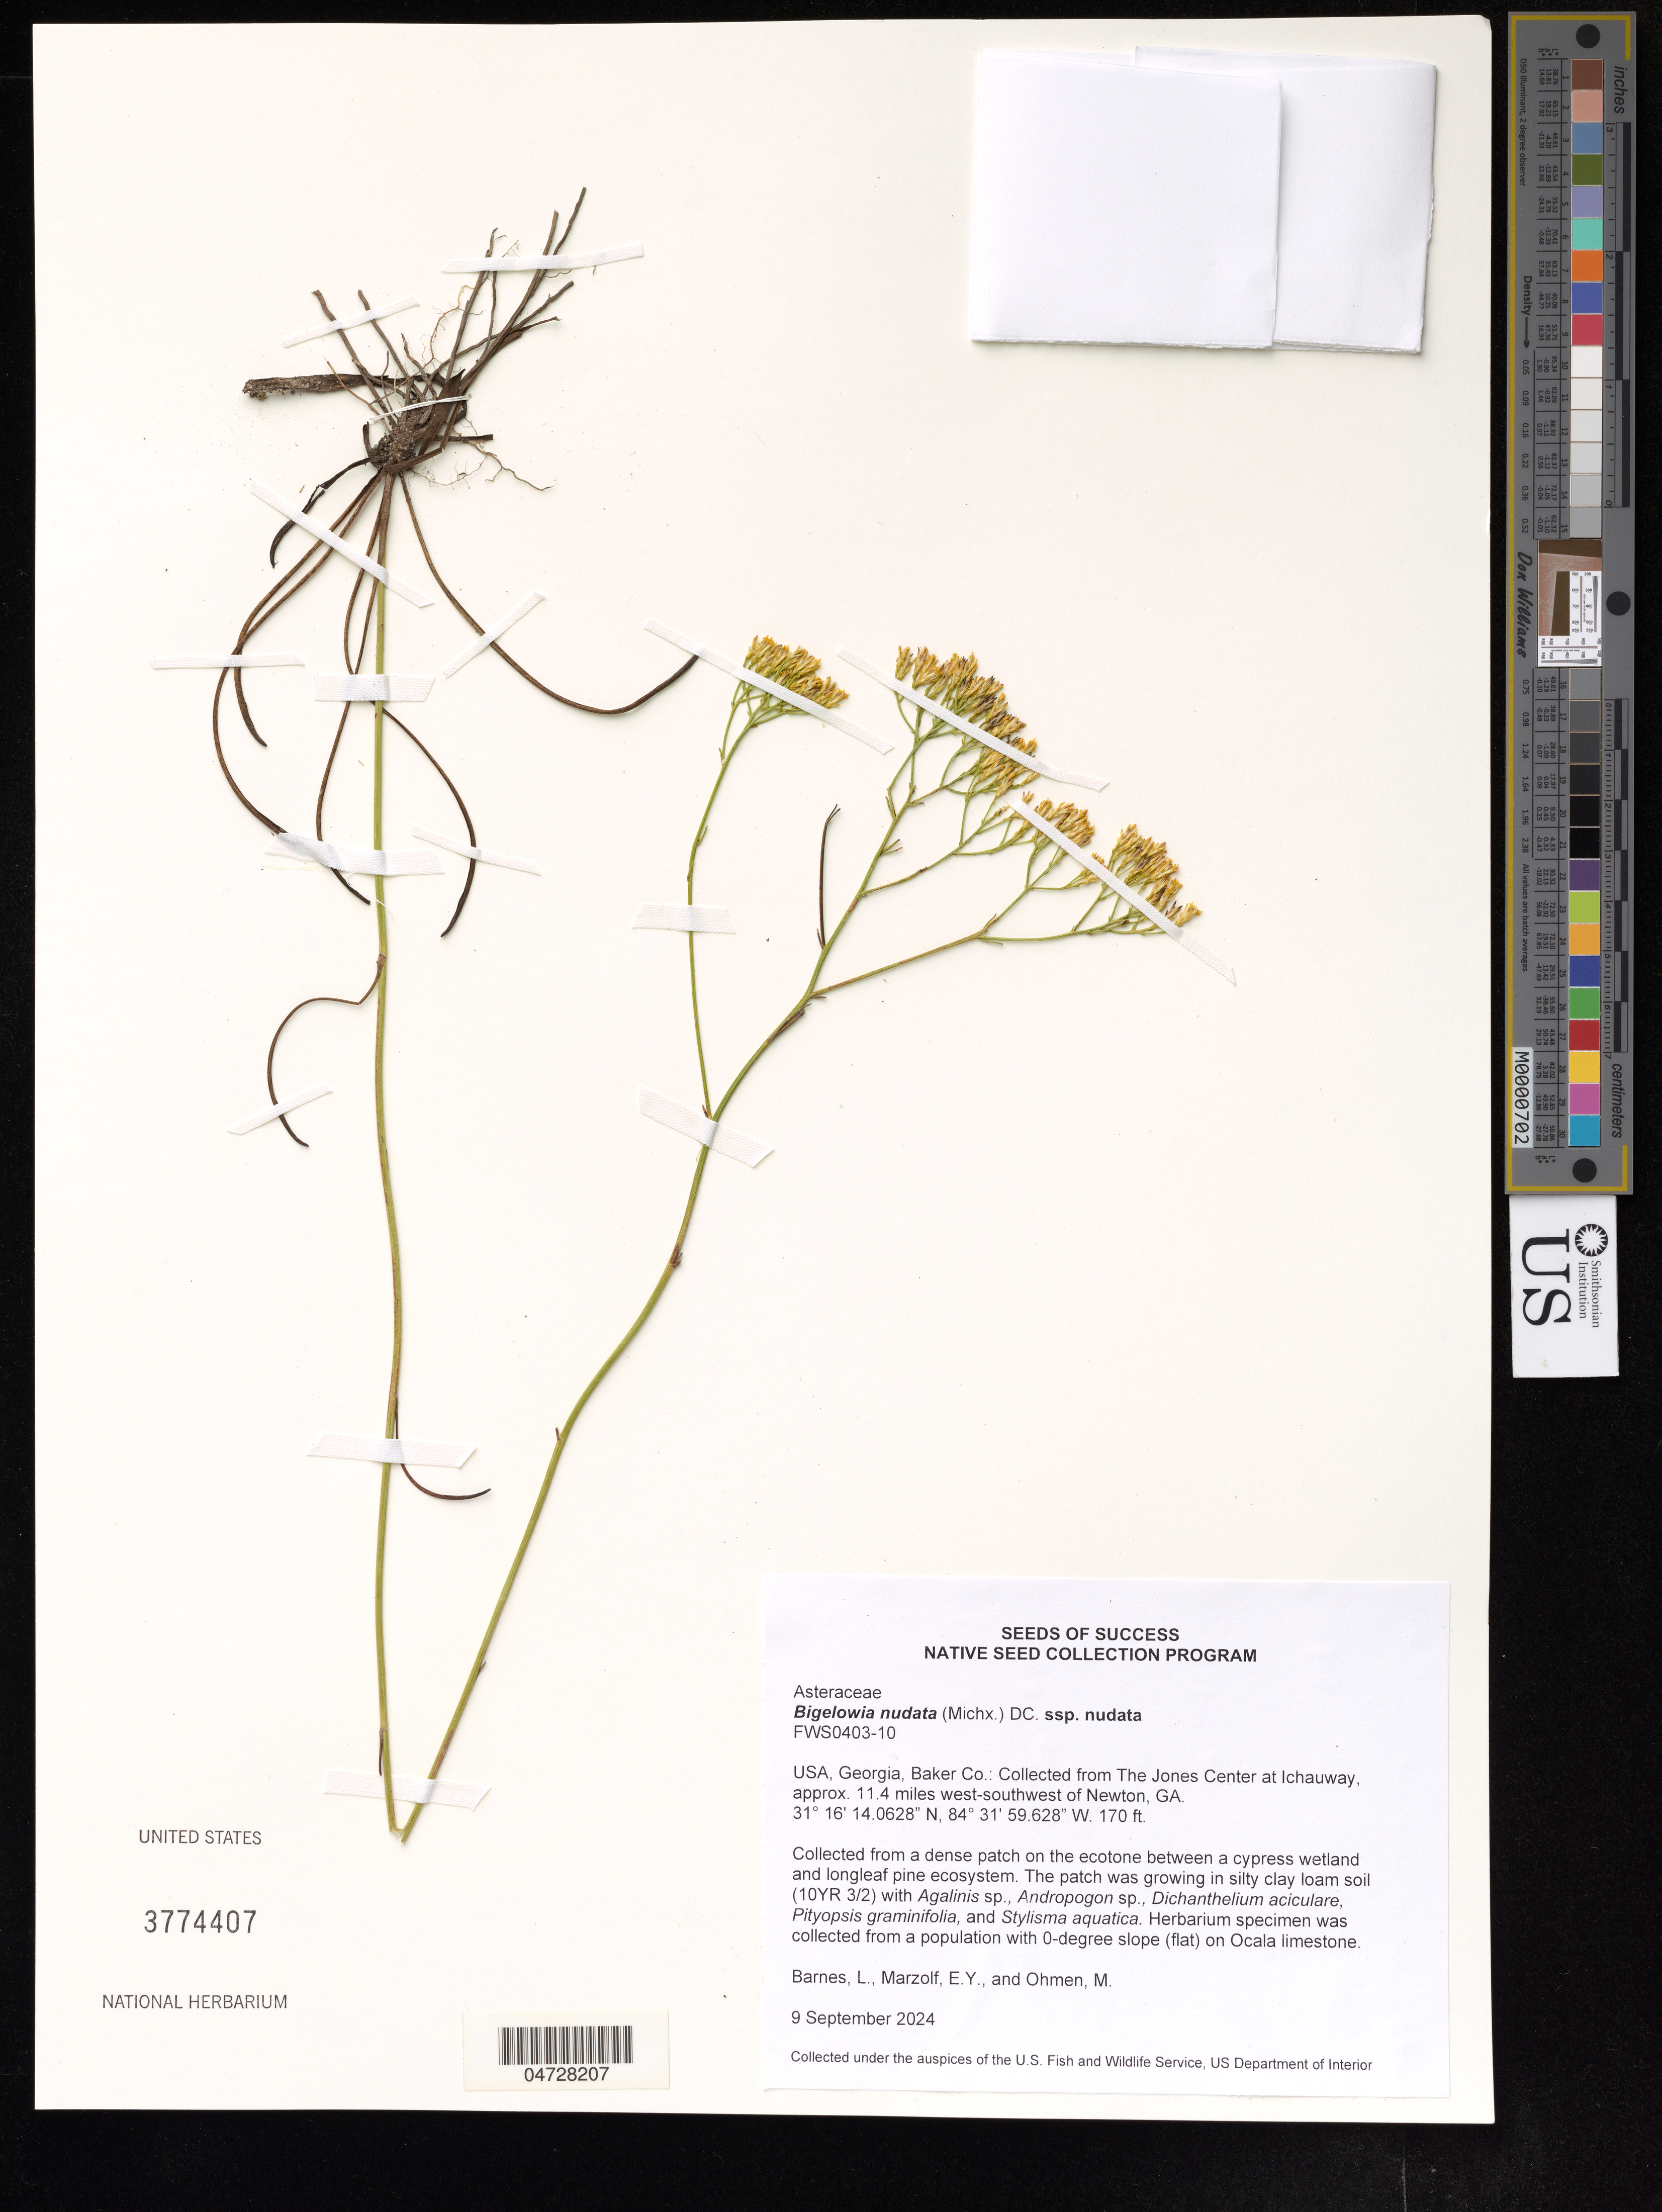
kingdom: Plantae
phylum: Tracheophyta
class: Magnoliopsida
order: Asterales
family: Asteraceae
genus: Bigelowia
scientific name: Bigelowia nudata subsp. nudata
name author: (Michx.) DC.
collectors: L. Barnes, E. Marzolf & M. Ohmen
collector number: FWS0403-10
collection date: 2024-09-09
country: United States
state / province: Georgia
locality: The Jones Center at Ichauway. approx. 11.4 miles west-southwest of Newton.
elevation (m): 52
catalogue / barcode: US 3774407